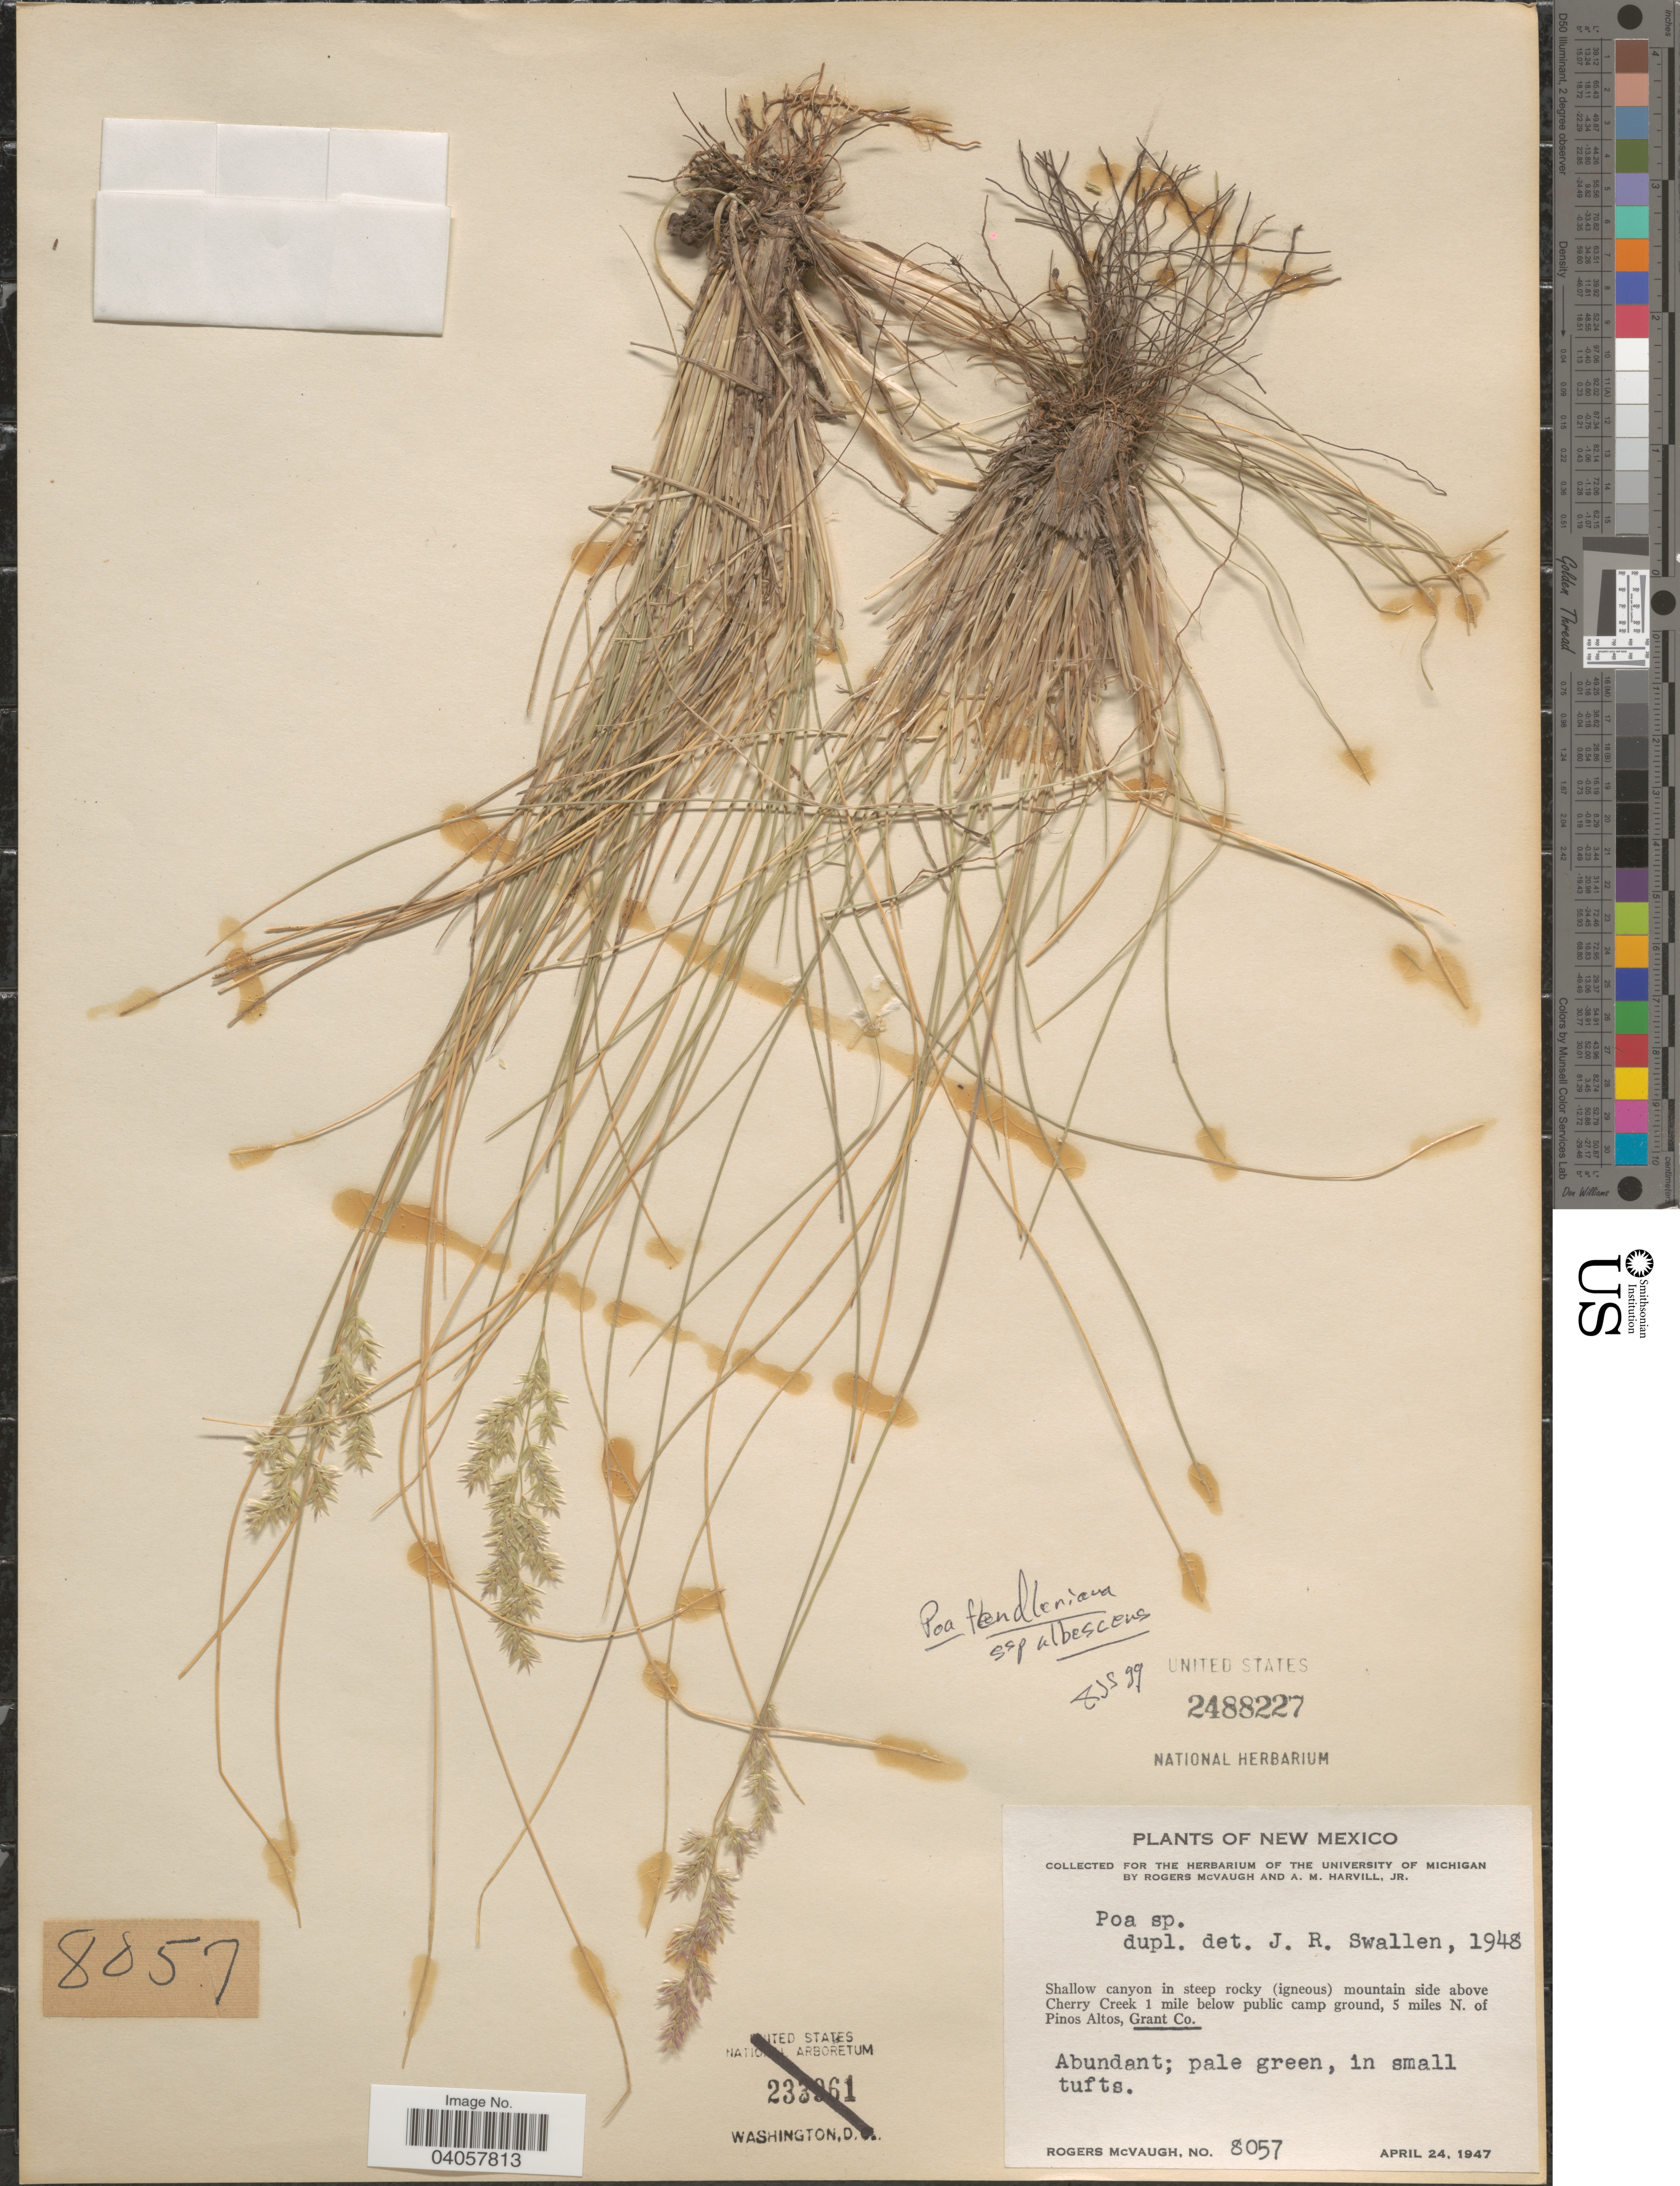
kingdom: Plantae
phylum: Tracheophyta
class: Liliopsida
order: Poales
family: Poaceae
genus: Poa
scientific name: Poa fendleriana subsp. albescens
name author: (Hitchc.) Soreng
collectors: R. McVaugh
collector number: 8057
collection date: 1947-04-24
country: United States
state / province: New Mexico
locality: Shallow canyon in steep rocky (igneous) mountain side above Cherry Creek 1 mile below public camp ground, 5 miles N. of Pinos Altos, Grant Co.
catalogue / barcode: US 2488227